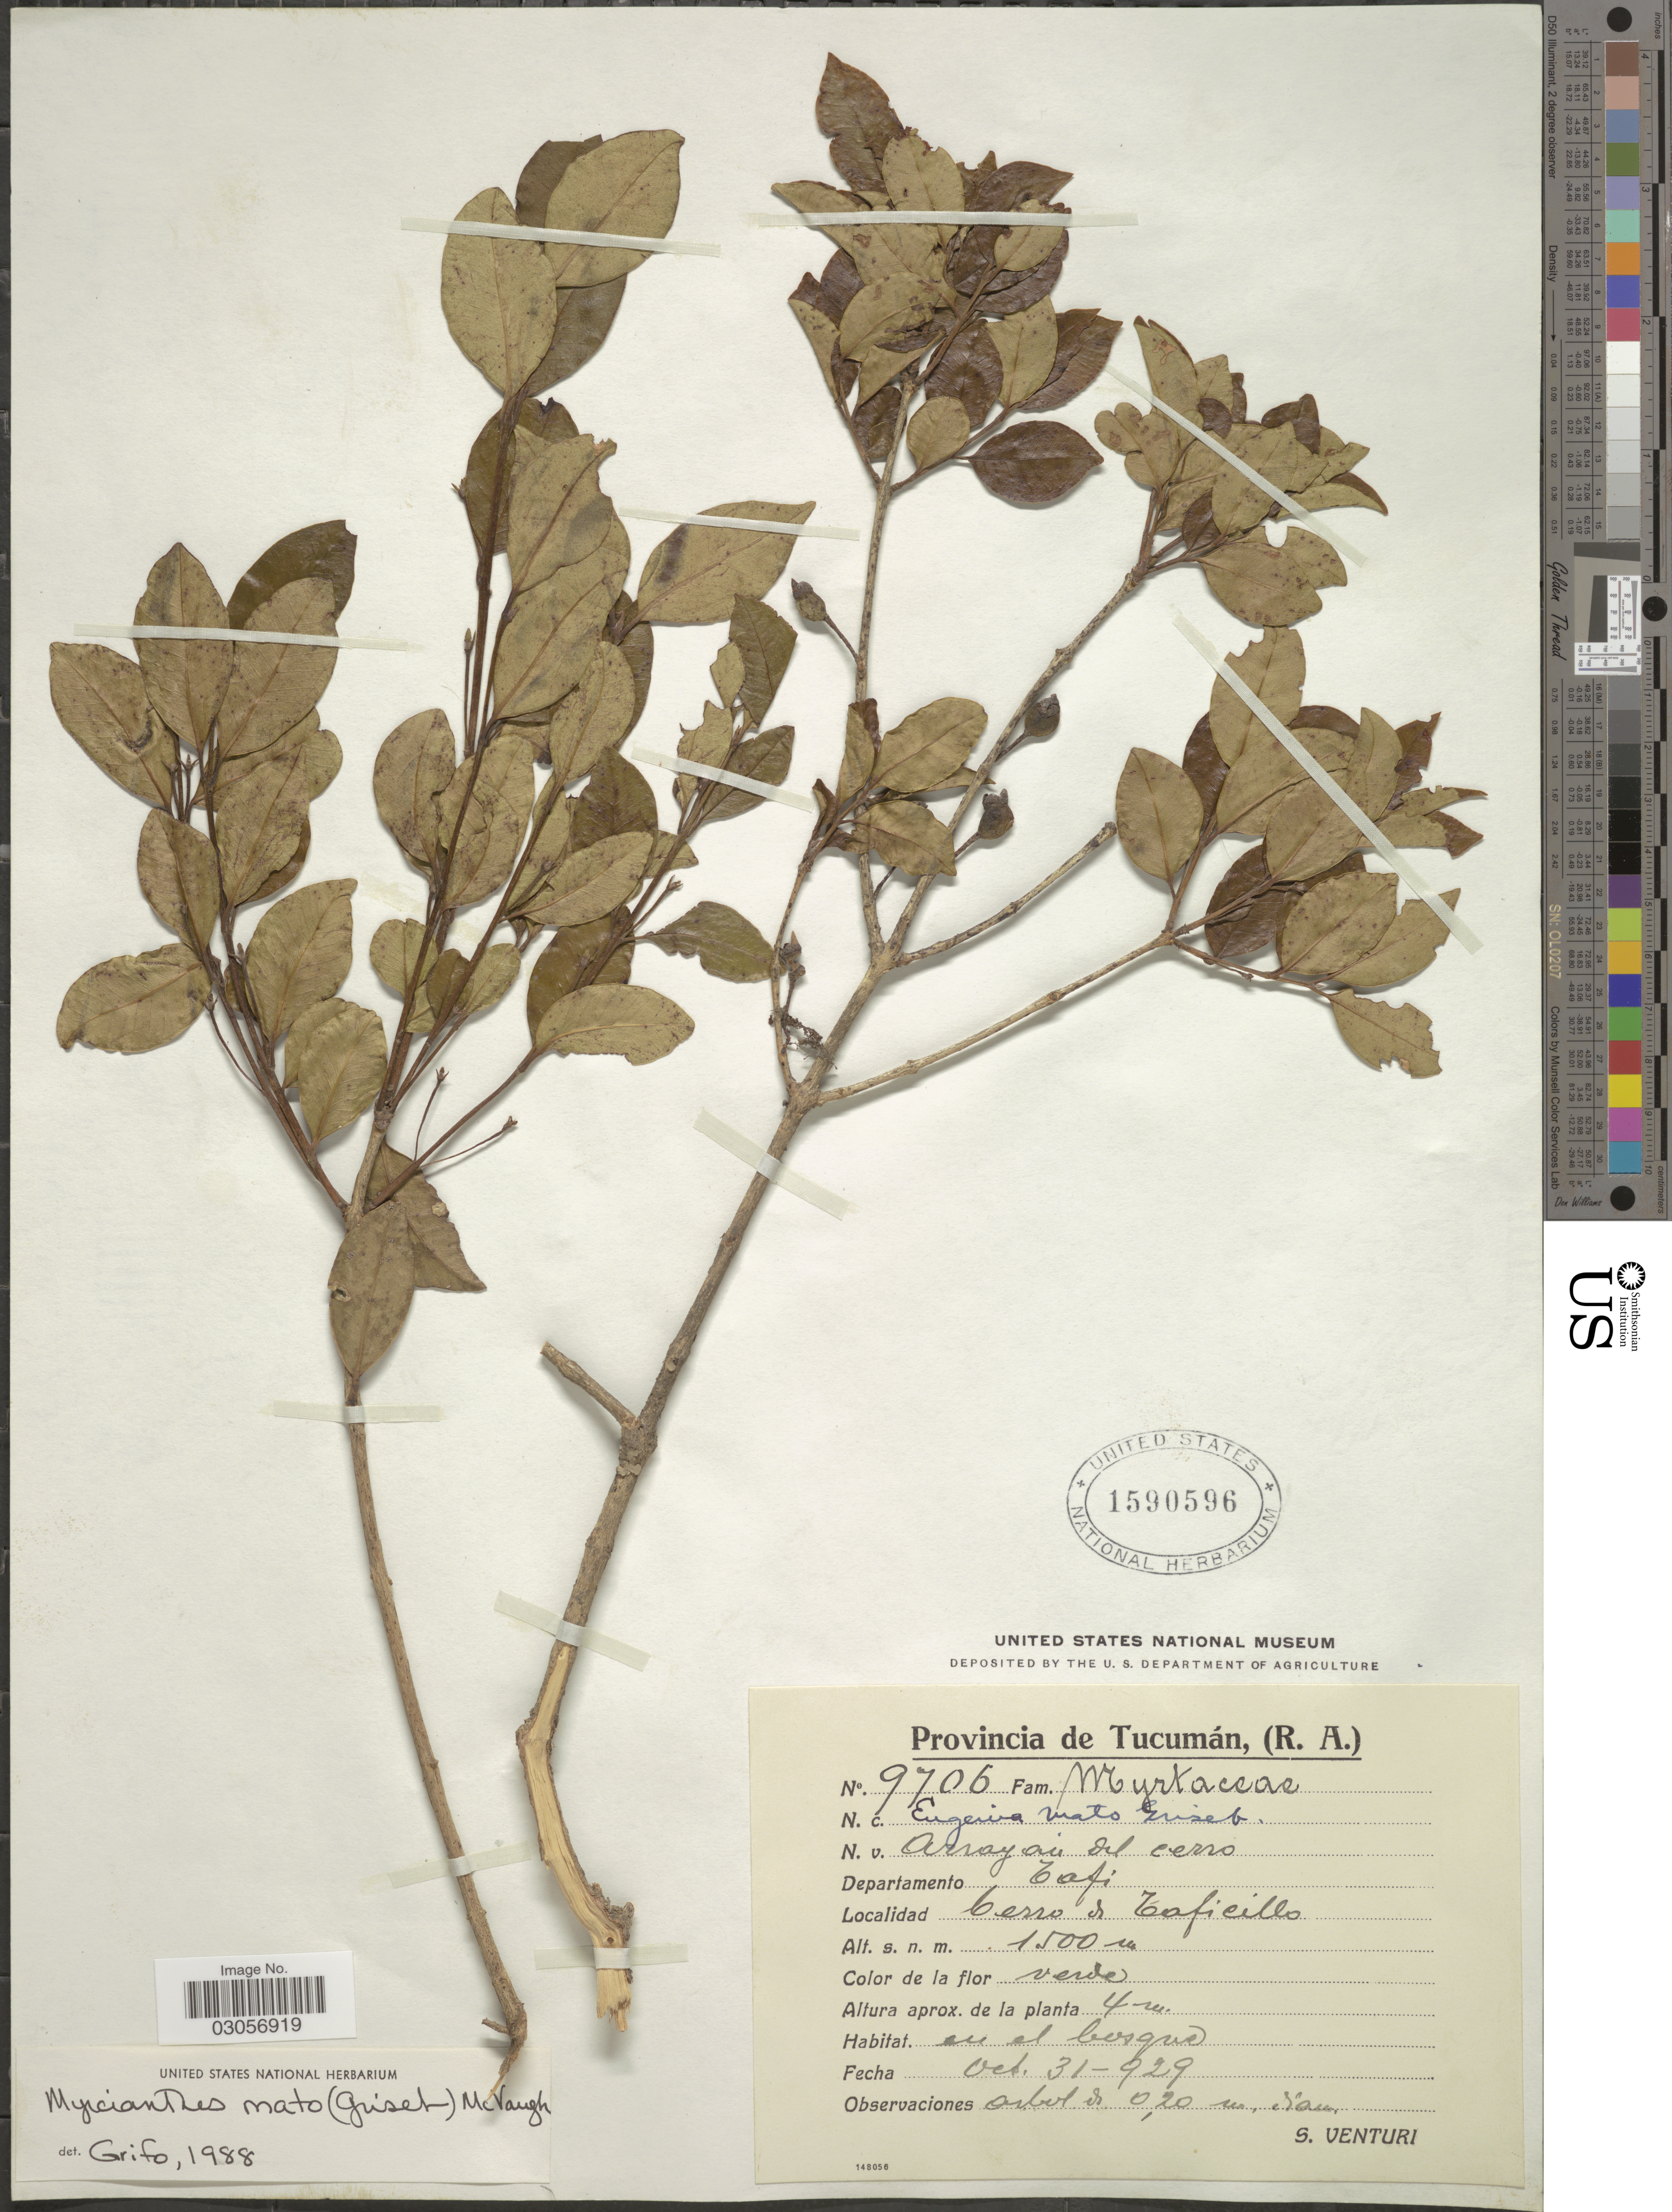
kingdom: Plantae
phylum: Tracheophyta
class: Magnoliopsida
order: Myrtales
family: Myrtaceae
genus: Myrcianthes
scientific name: Myrcianthes mato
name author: (Griseb.) McVaugh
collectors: S. Venturi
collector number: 9706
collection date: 1929-10-31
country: Argentina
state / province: Tucuman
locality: Departamento Tafi, Cerro de Taficillo.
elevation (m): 1500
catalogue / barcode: US 1590596